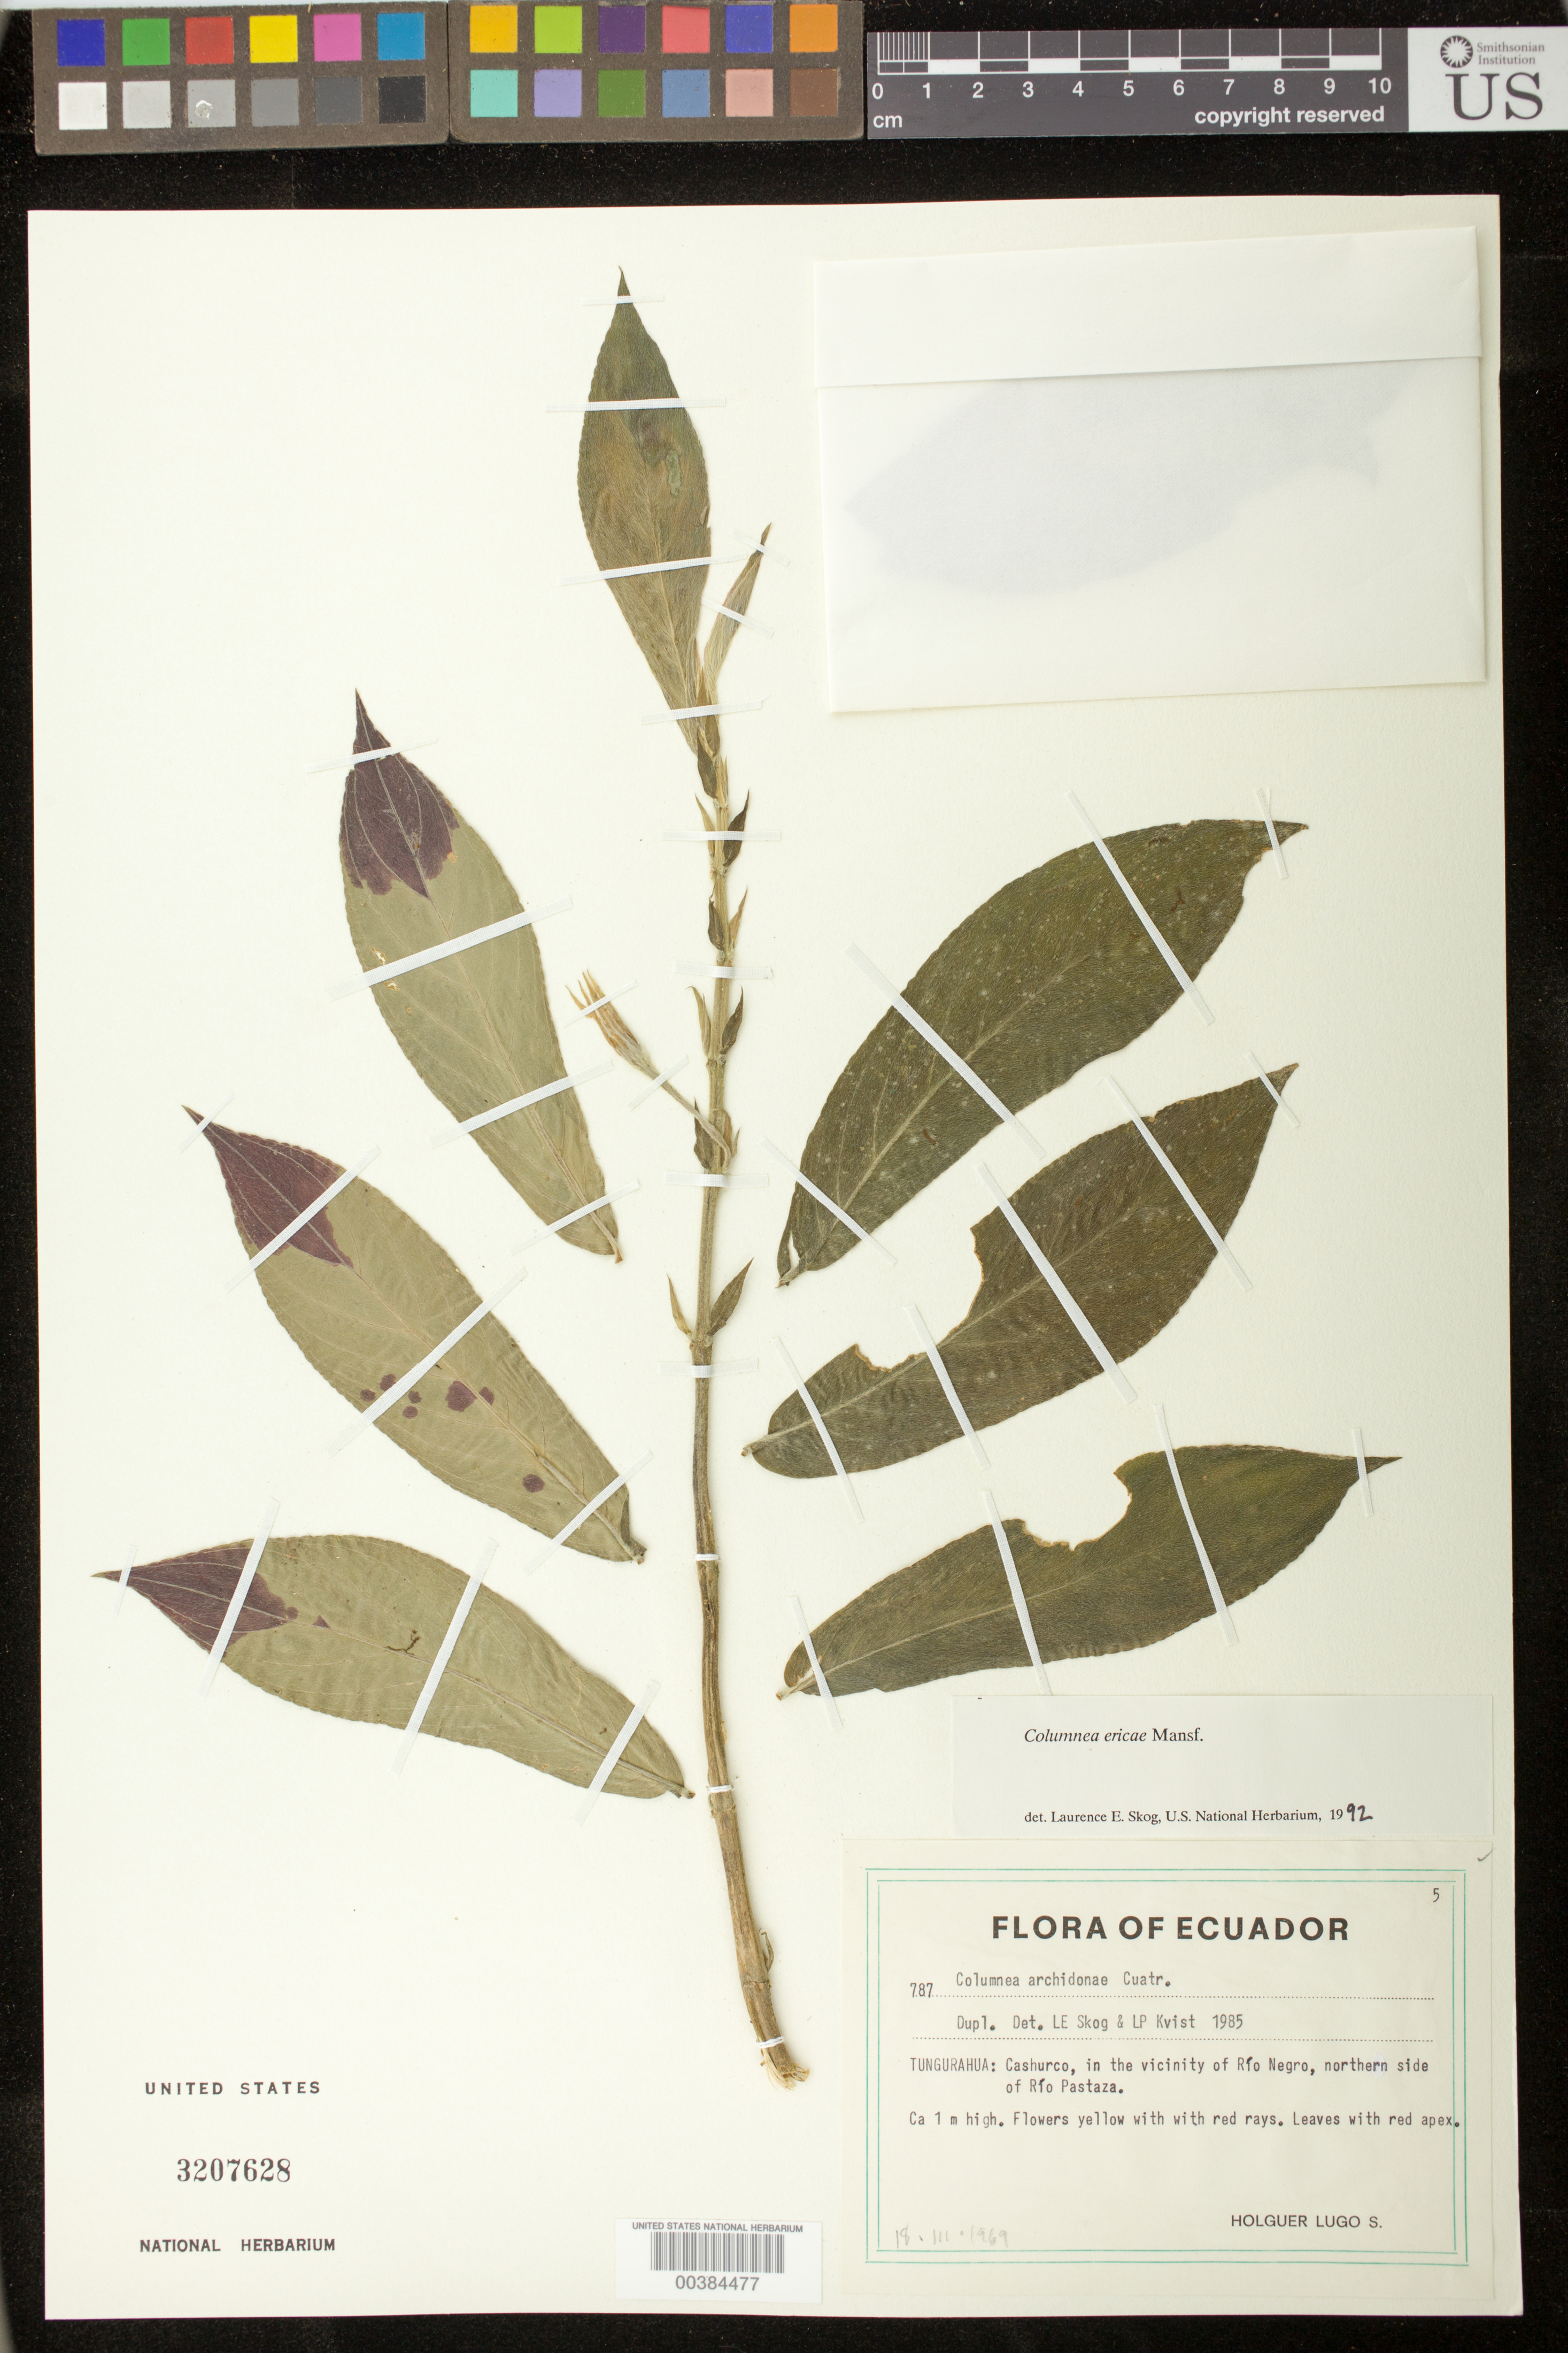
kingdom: Plantae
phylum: Tracheophyta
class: Magnoliopsida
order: Lamiales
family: Gesneriaceae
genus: Columnea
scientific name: Columnea ericae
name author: Mansf.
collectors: H. Lugo S.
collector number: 787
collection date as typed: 18 Mar 1969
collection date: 1969-03-18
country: Ecuador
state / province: Tungurahua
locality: Cashurco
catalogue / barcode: US 3207628